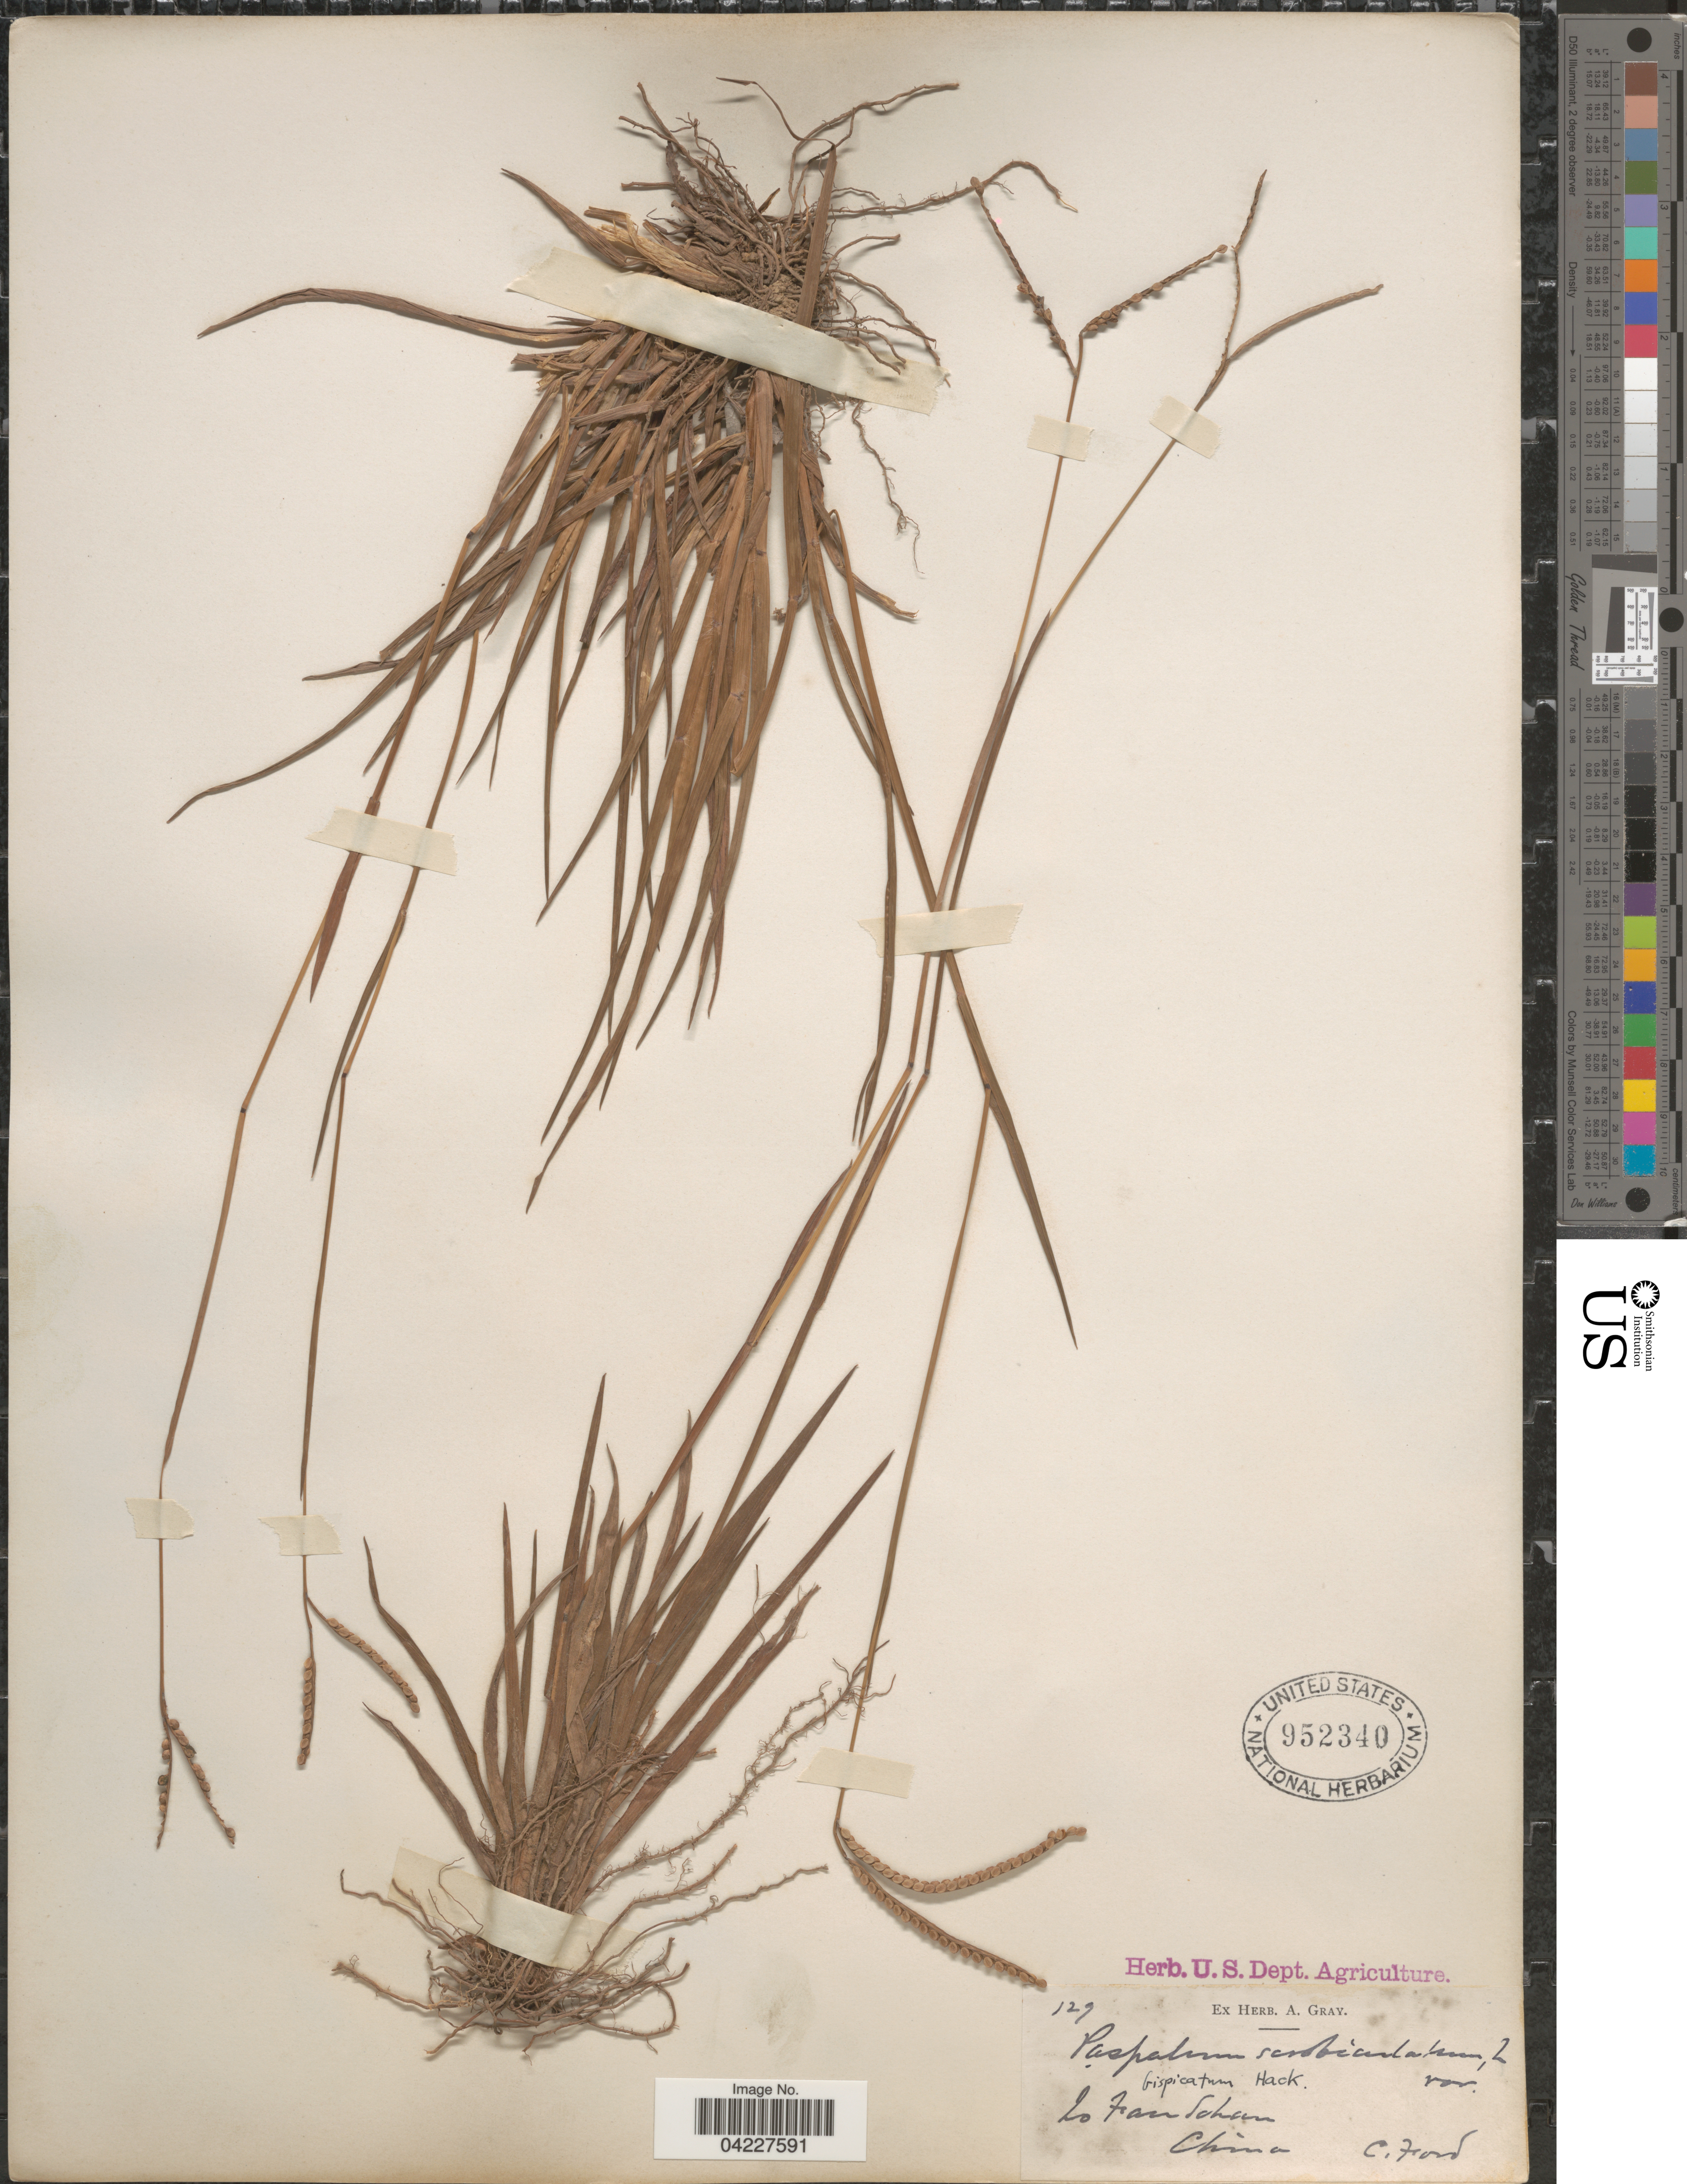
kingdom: Plantae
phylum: Tracheophyta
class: Liliopsida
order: Poales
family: Poaceae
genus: Paspalum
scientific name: Paspalum scrobiculatum var. bispicatum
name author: Hack. ex Merr.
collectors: C. Ford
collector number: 129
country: China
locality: Lo Fau Schan.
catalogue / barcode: US 952340